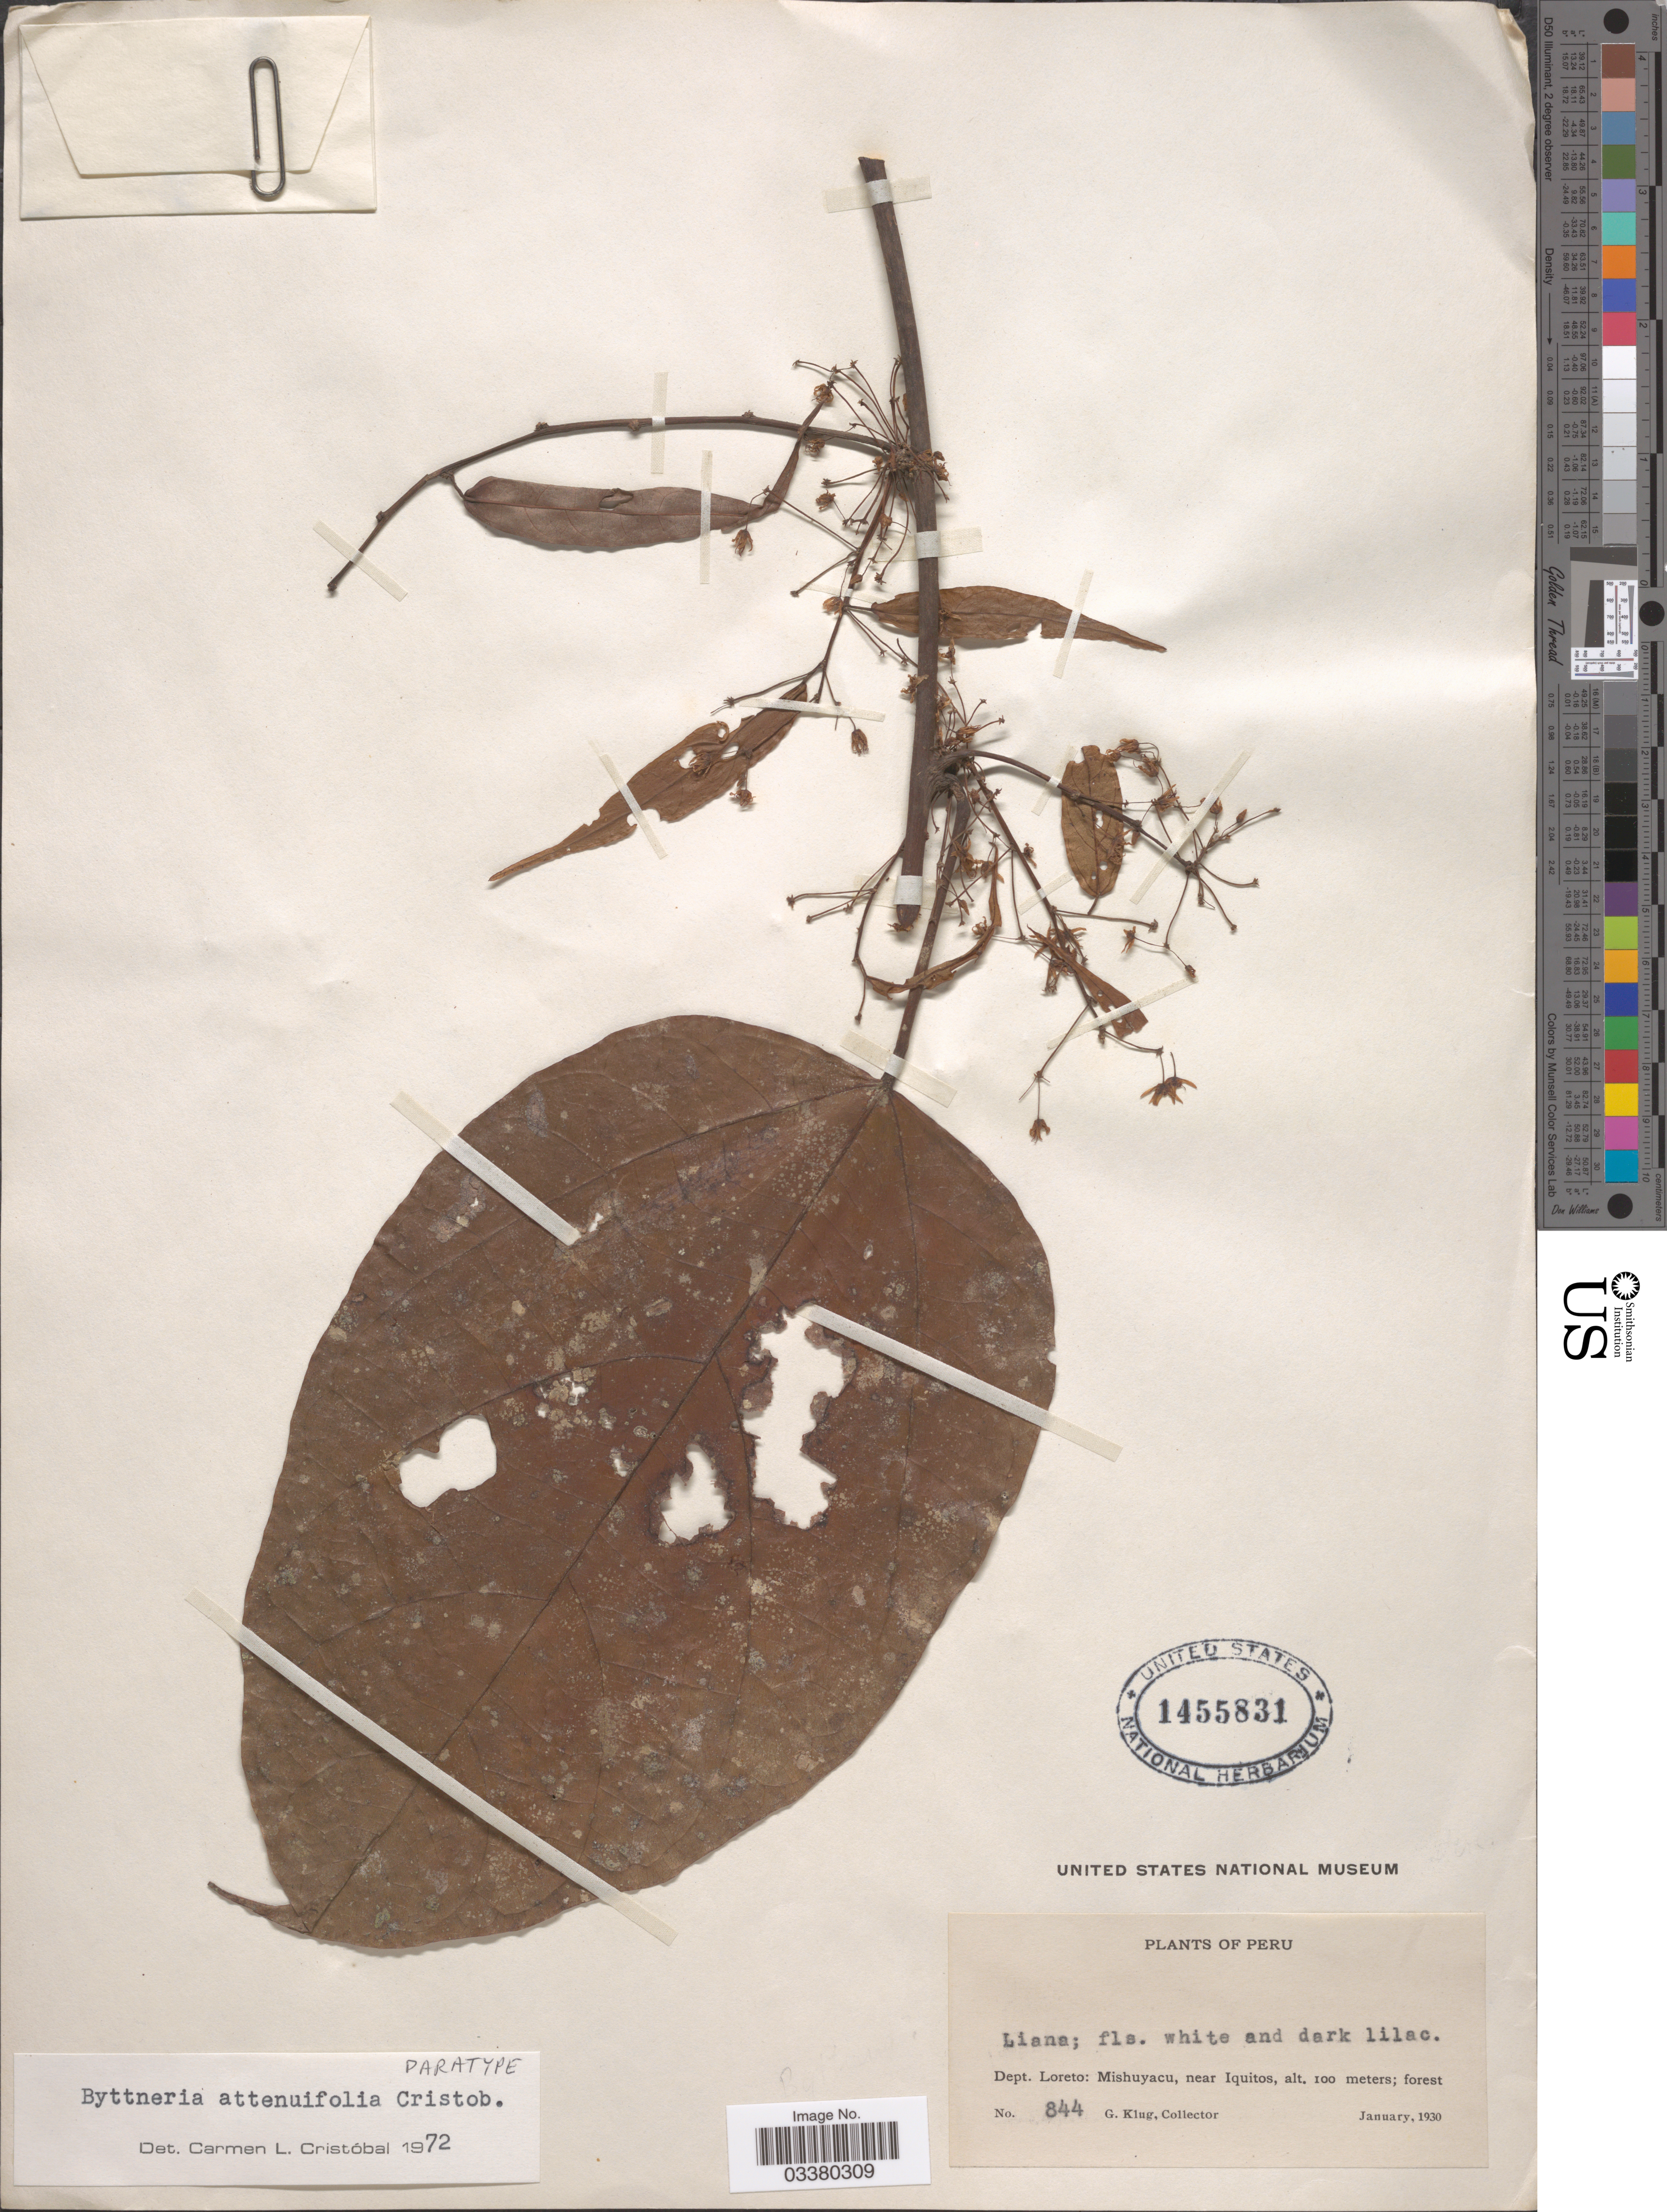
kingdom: Plantae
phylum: Tracheophyta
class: Magnoliopsida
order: Malvales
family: Malvaceae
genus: Byttneria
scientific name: Byttneria attenuatifolia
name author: Cristóbal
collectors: G. Klug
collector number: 844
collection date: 1930-01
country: Peru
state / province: Loreto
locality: Dept. Loreto: Mishuyacu, near Iquitos.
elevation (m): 100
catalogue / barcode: US 1455831